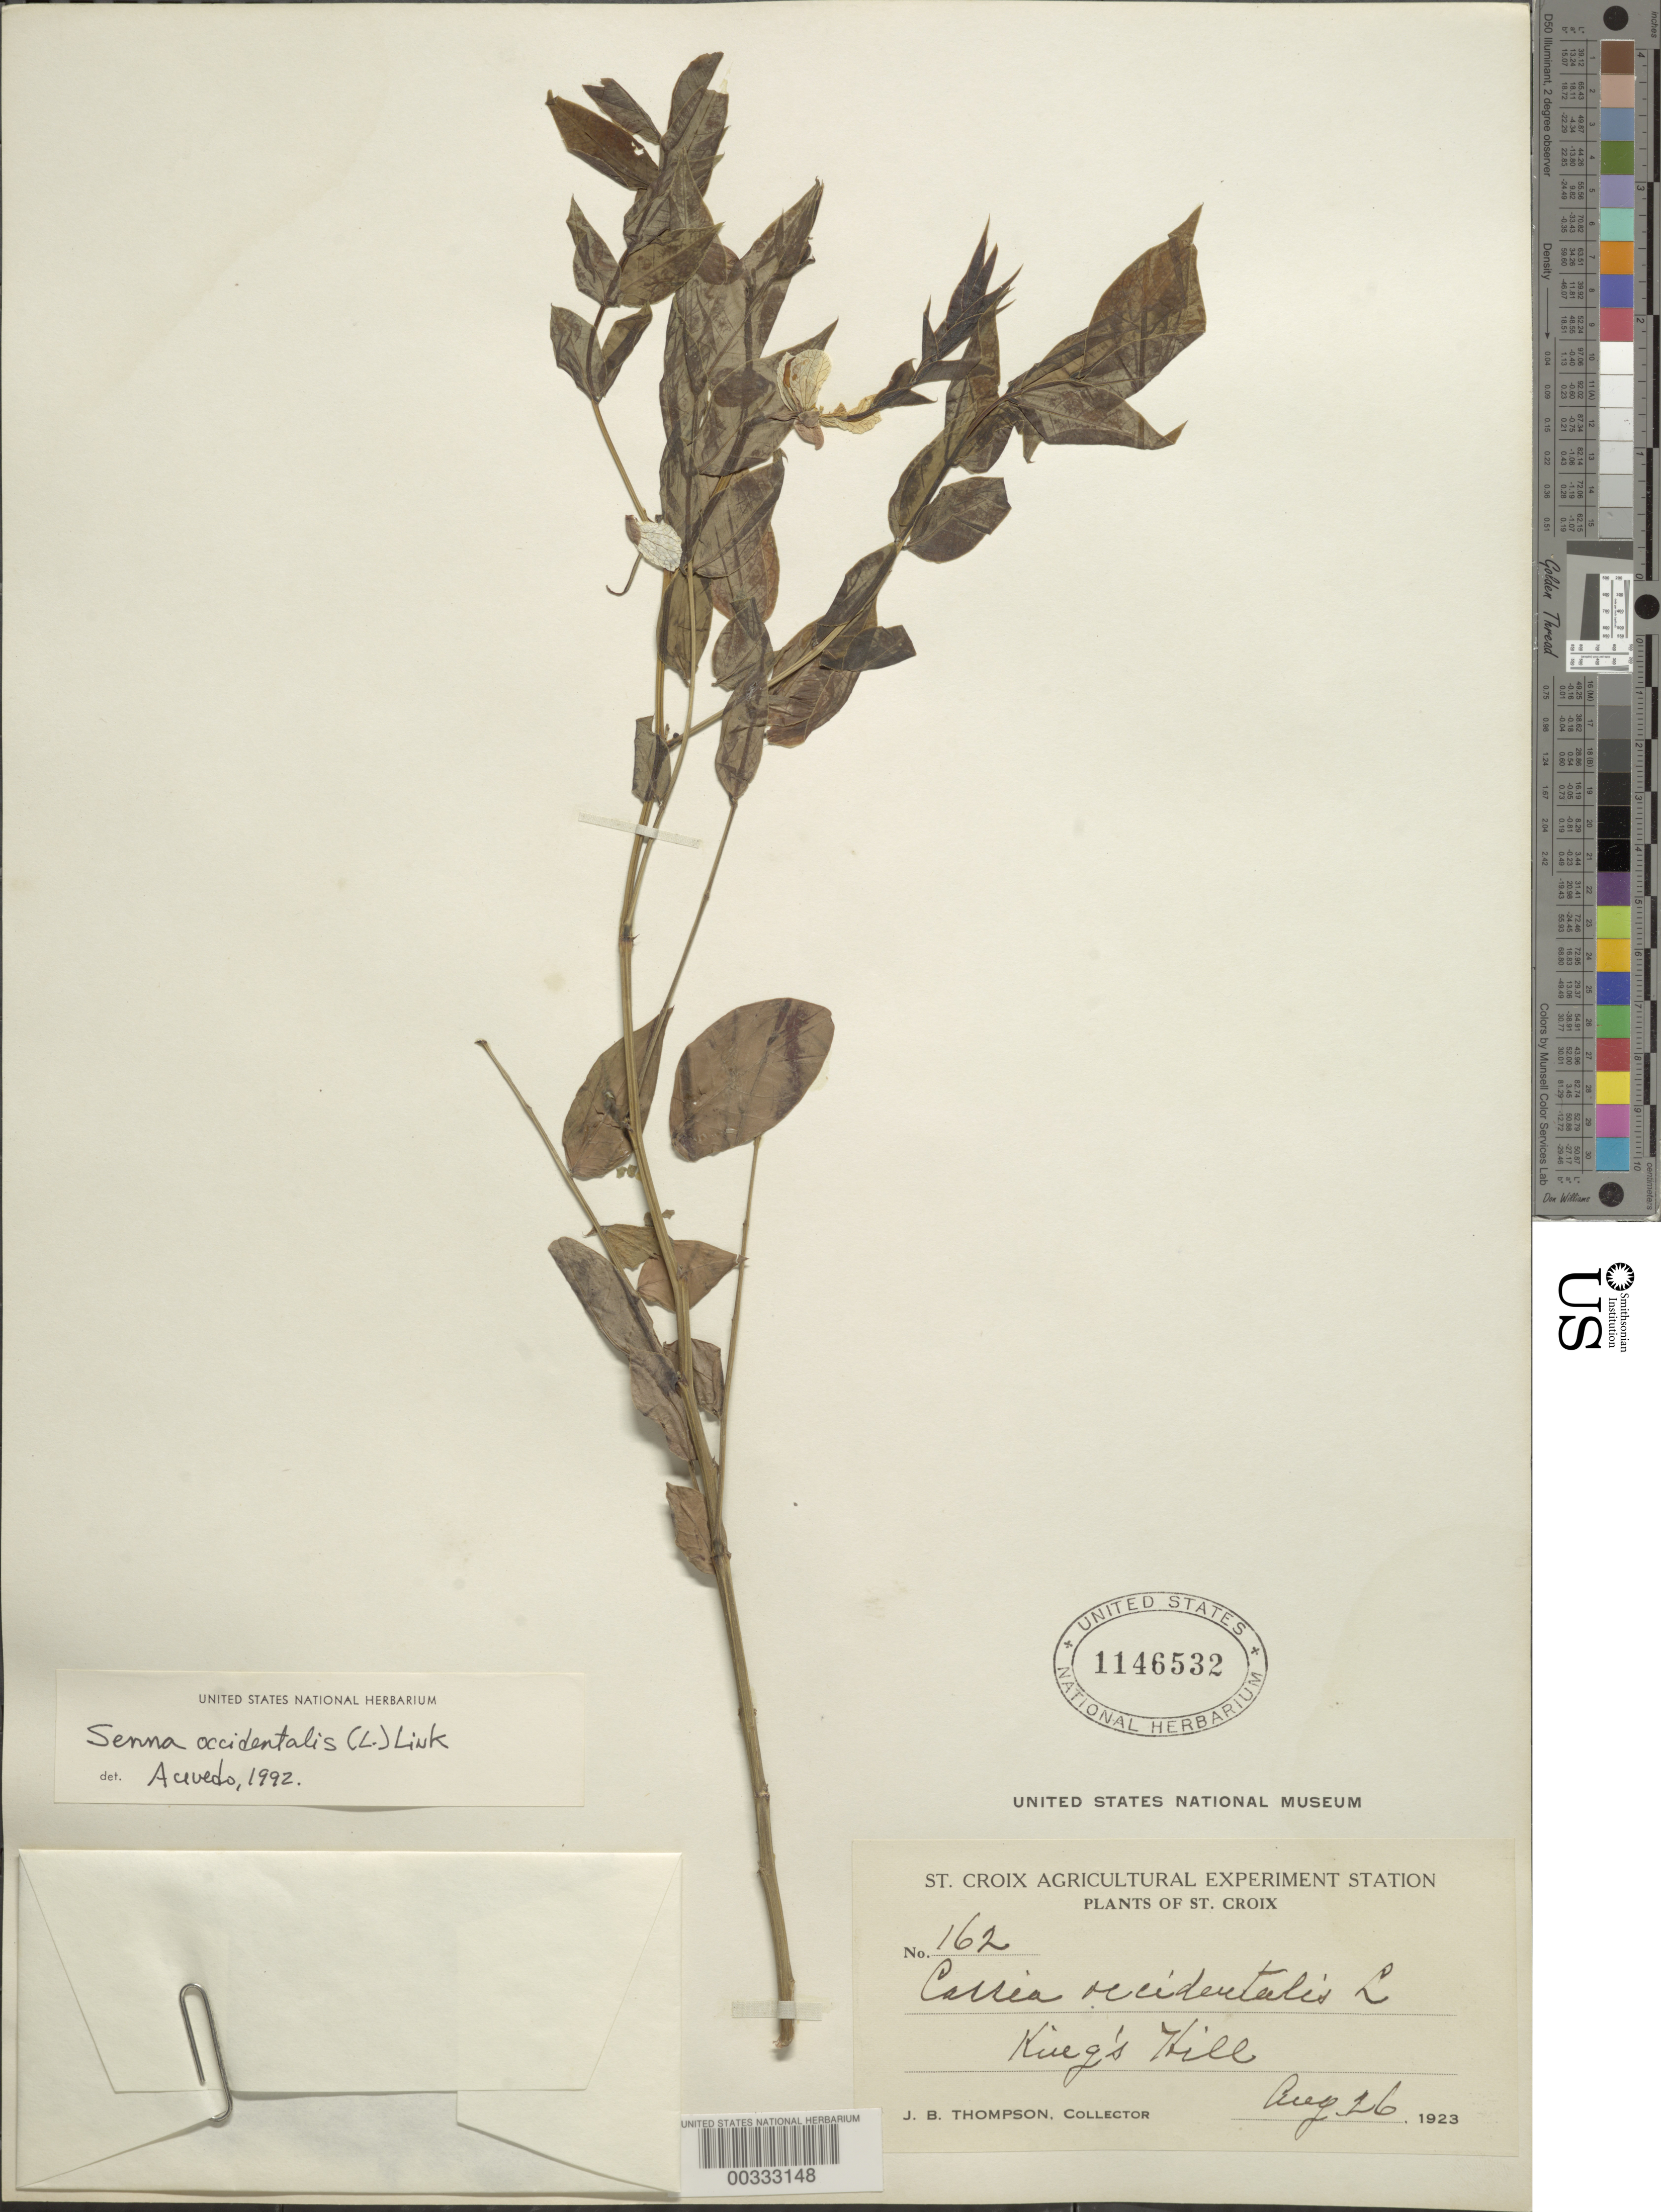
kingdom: Plantae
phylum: Tracheophyta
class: Magnoliopsida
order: Fabales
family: Fabaceae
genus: Senna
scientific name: Senna occidentalis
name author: (L.) Link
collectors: J. B. Thompson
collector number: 162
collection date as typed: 26 Aug 1923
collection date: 1923-08-26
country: U.S. Virgin Islands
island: St. Croix Island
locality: Kueg's hill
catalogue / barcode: US 1146532